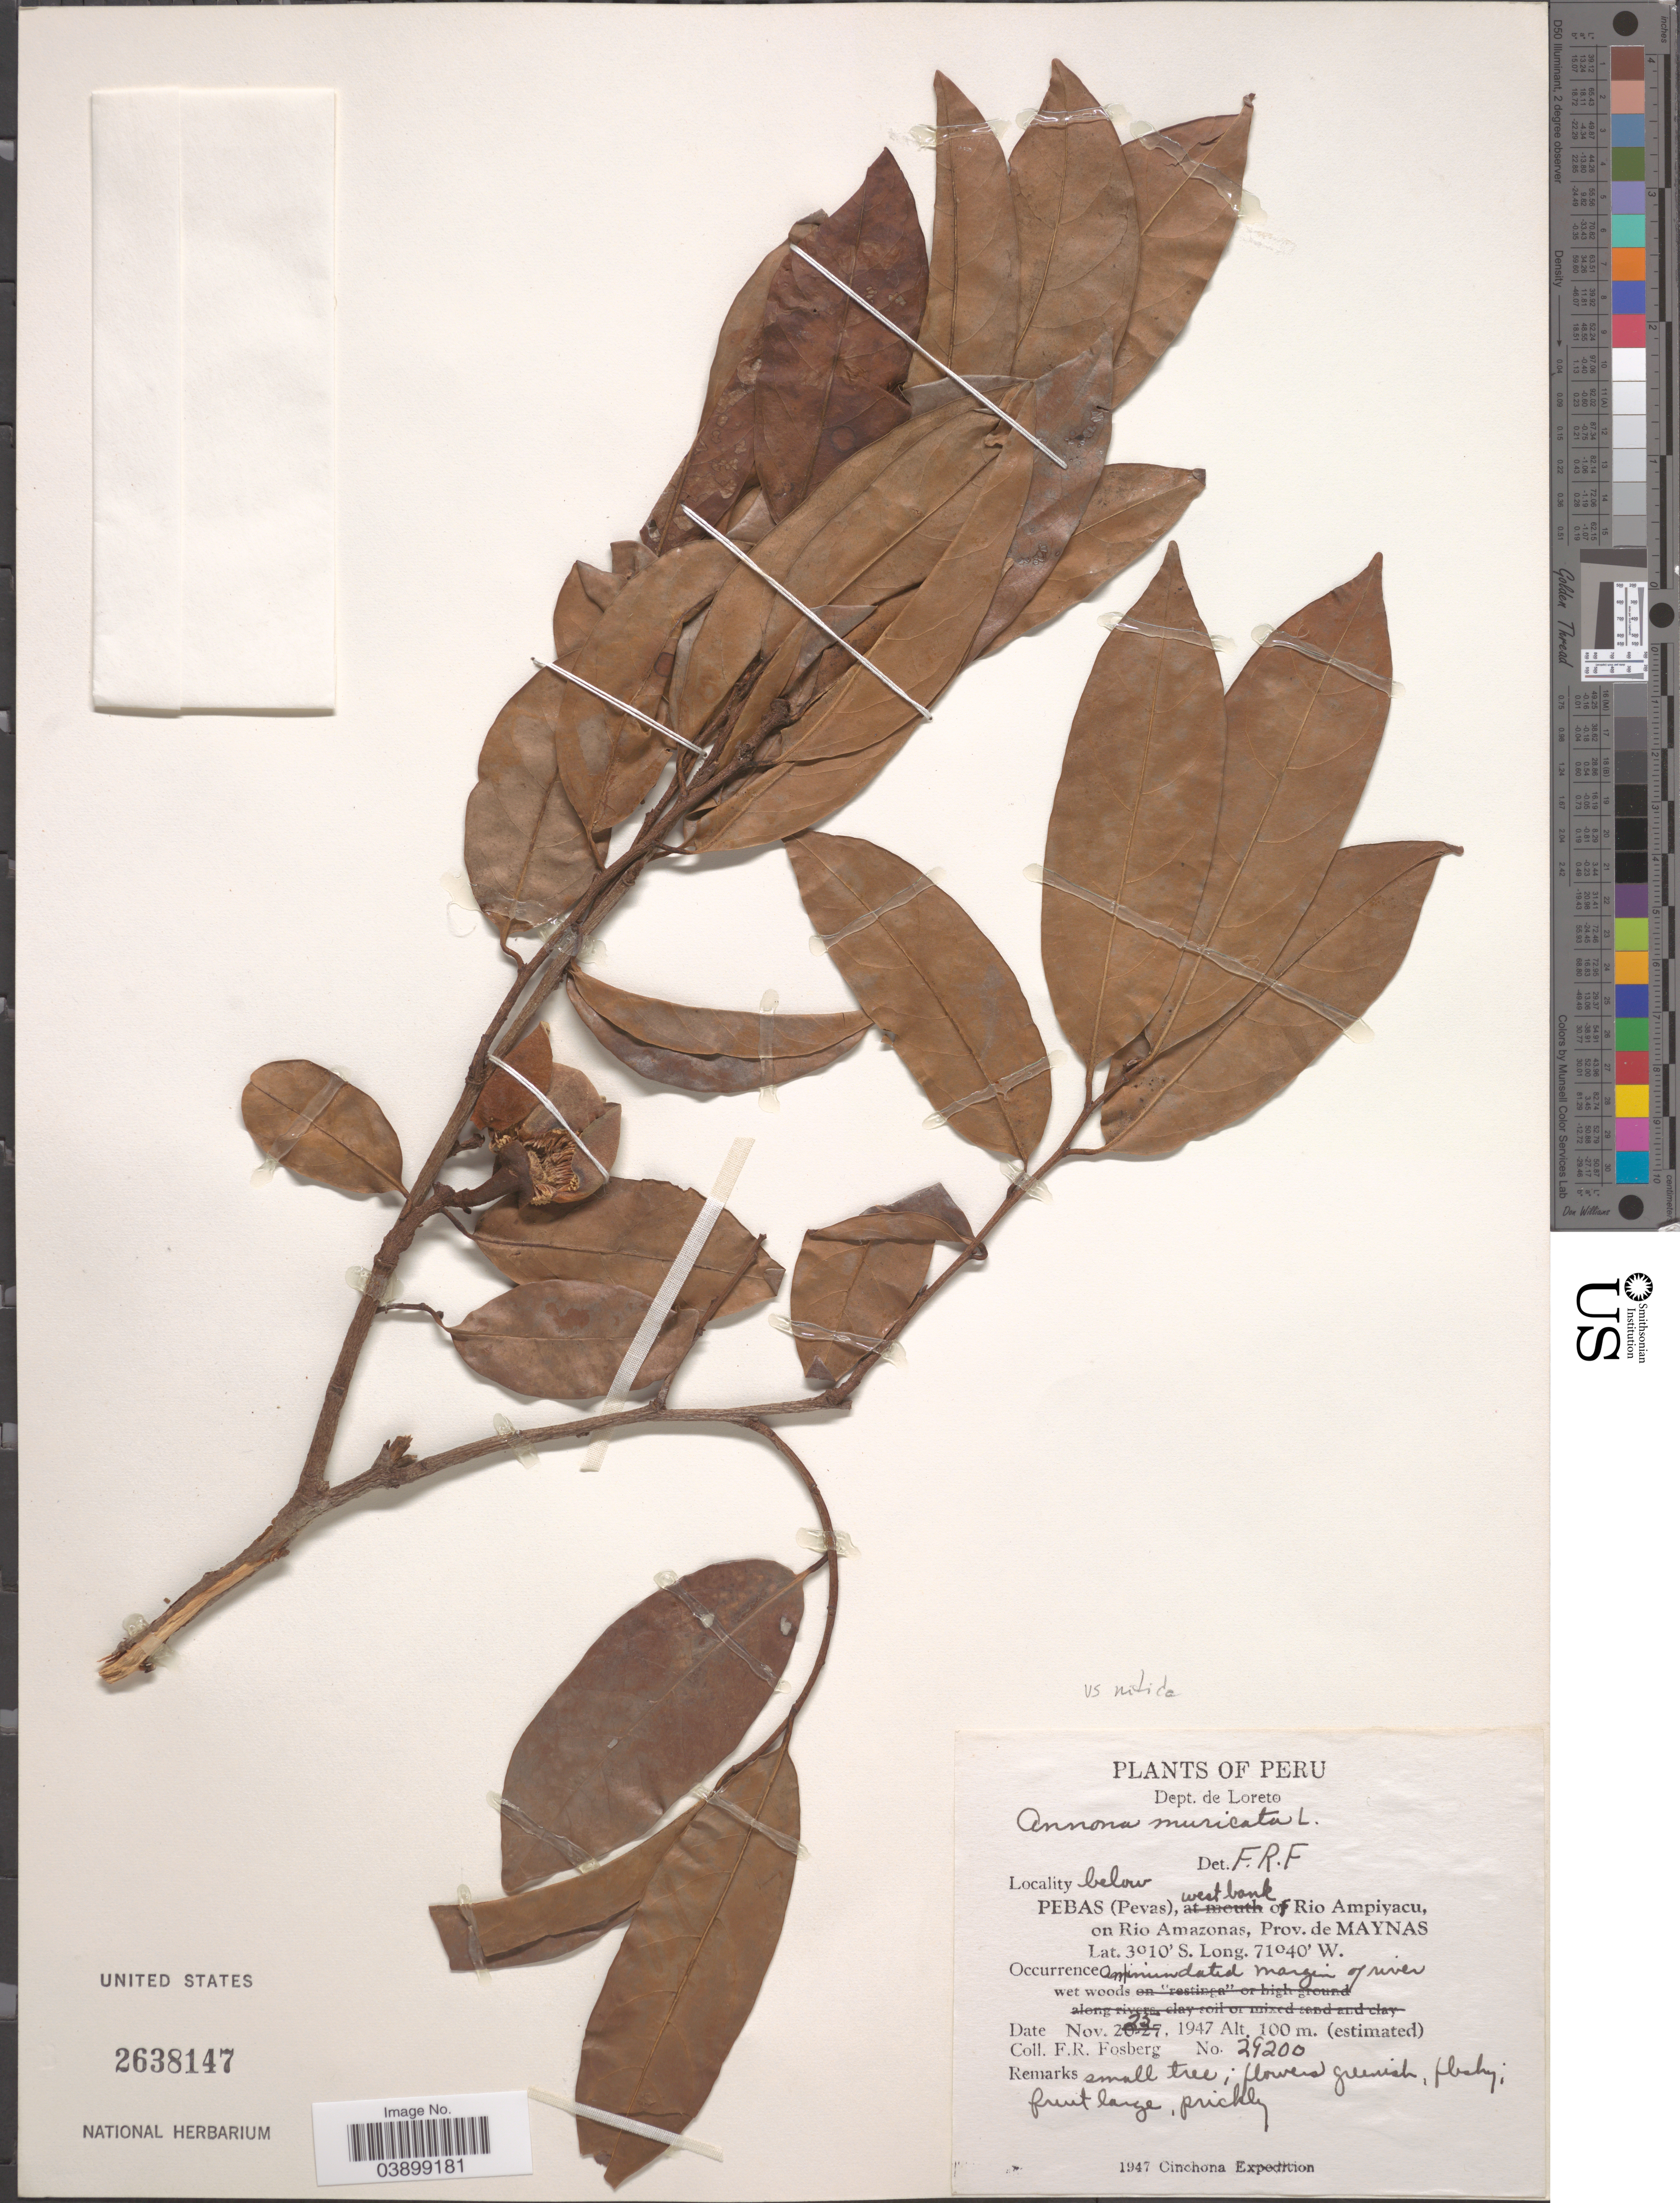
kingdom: Plantae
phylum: Tracheophyta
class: Magnoliopsida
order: Magnoliales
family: Annonaceae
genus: Annona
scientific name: Annona muricata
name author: L.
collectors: F. R. Fosberg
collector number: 29200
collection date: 1947-11-25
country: Peru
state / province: Loreto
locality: Dept. de Loreto. Below. Pebas (Pevas), west bank of Rio Ampiyacu, on Rio Amazonas, Prov. de Maynas.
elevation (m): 100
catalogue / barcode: US 2638147